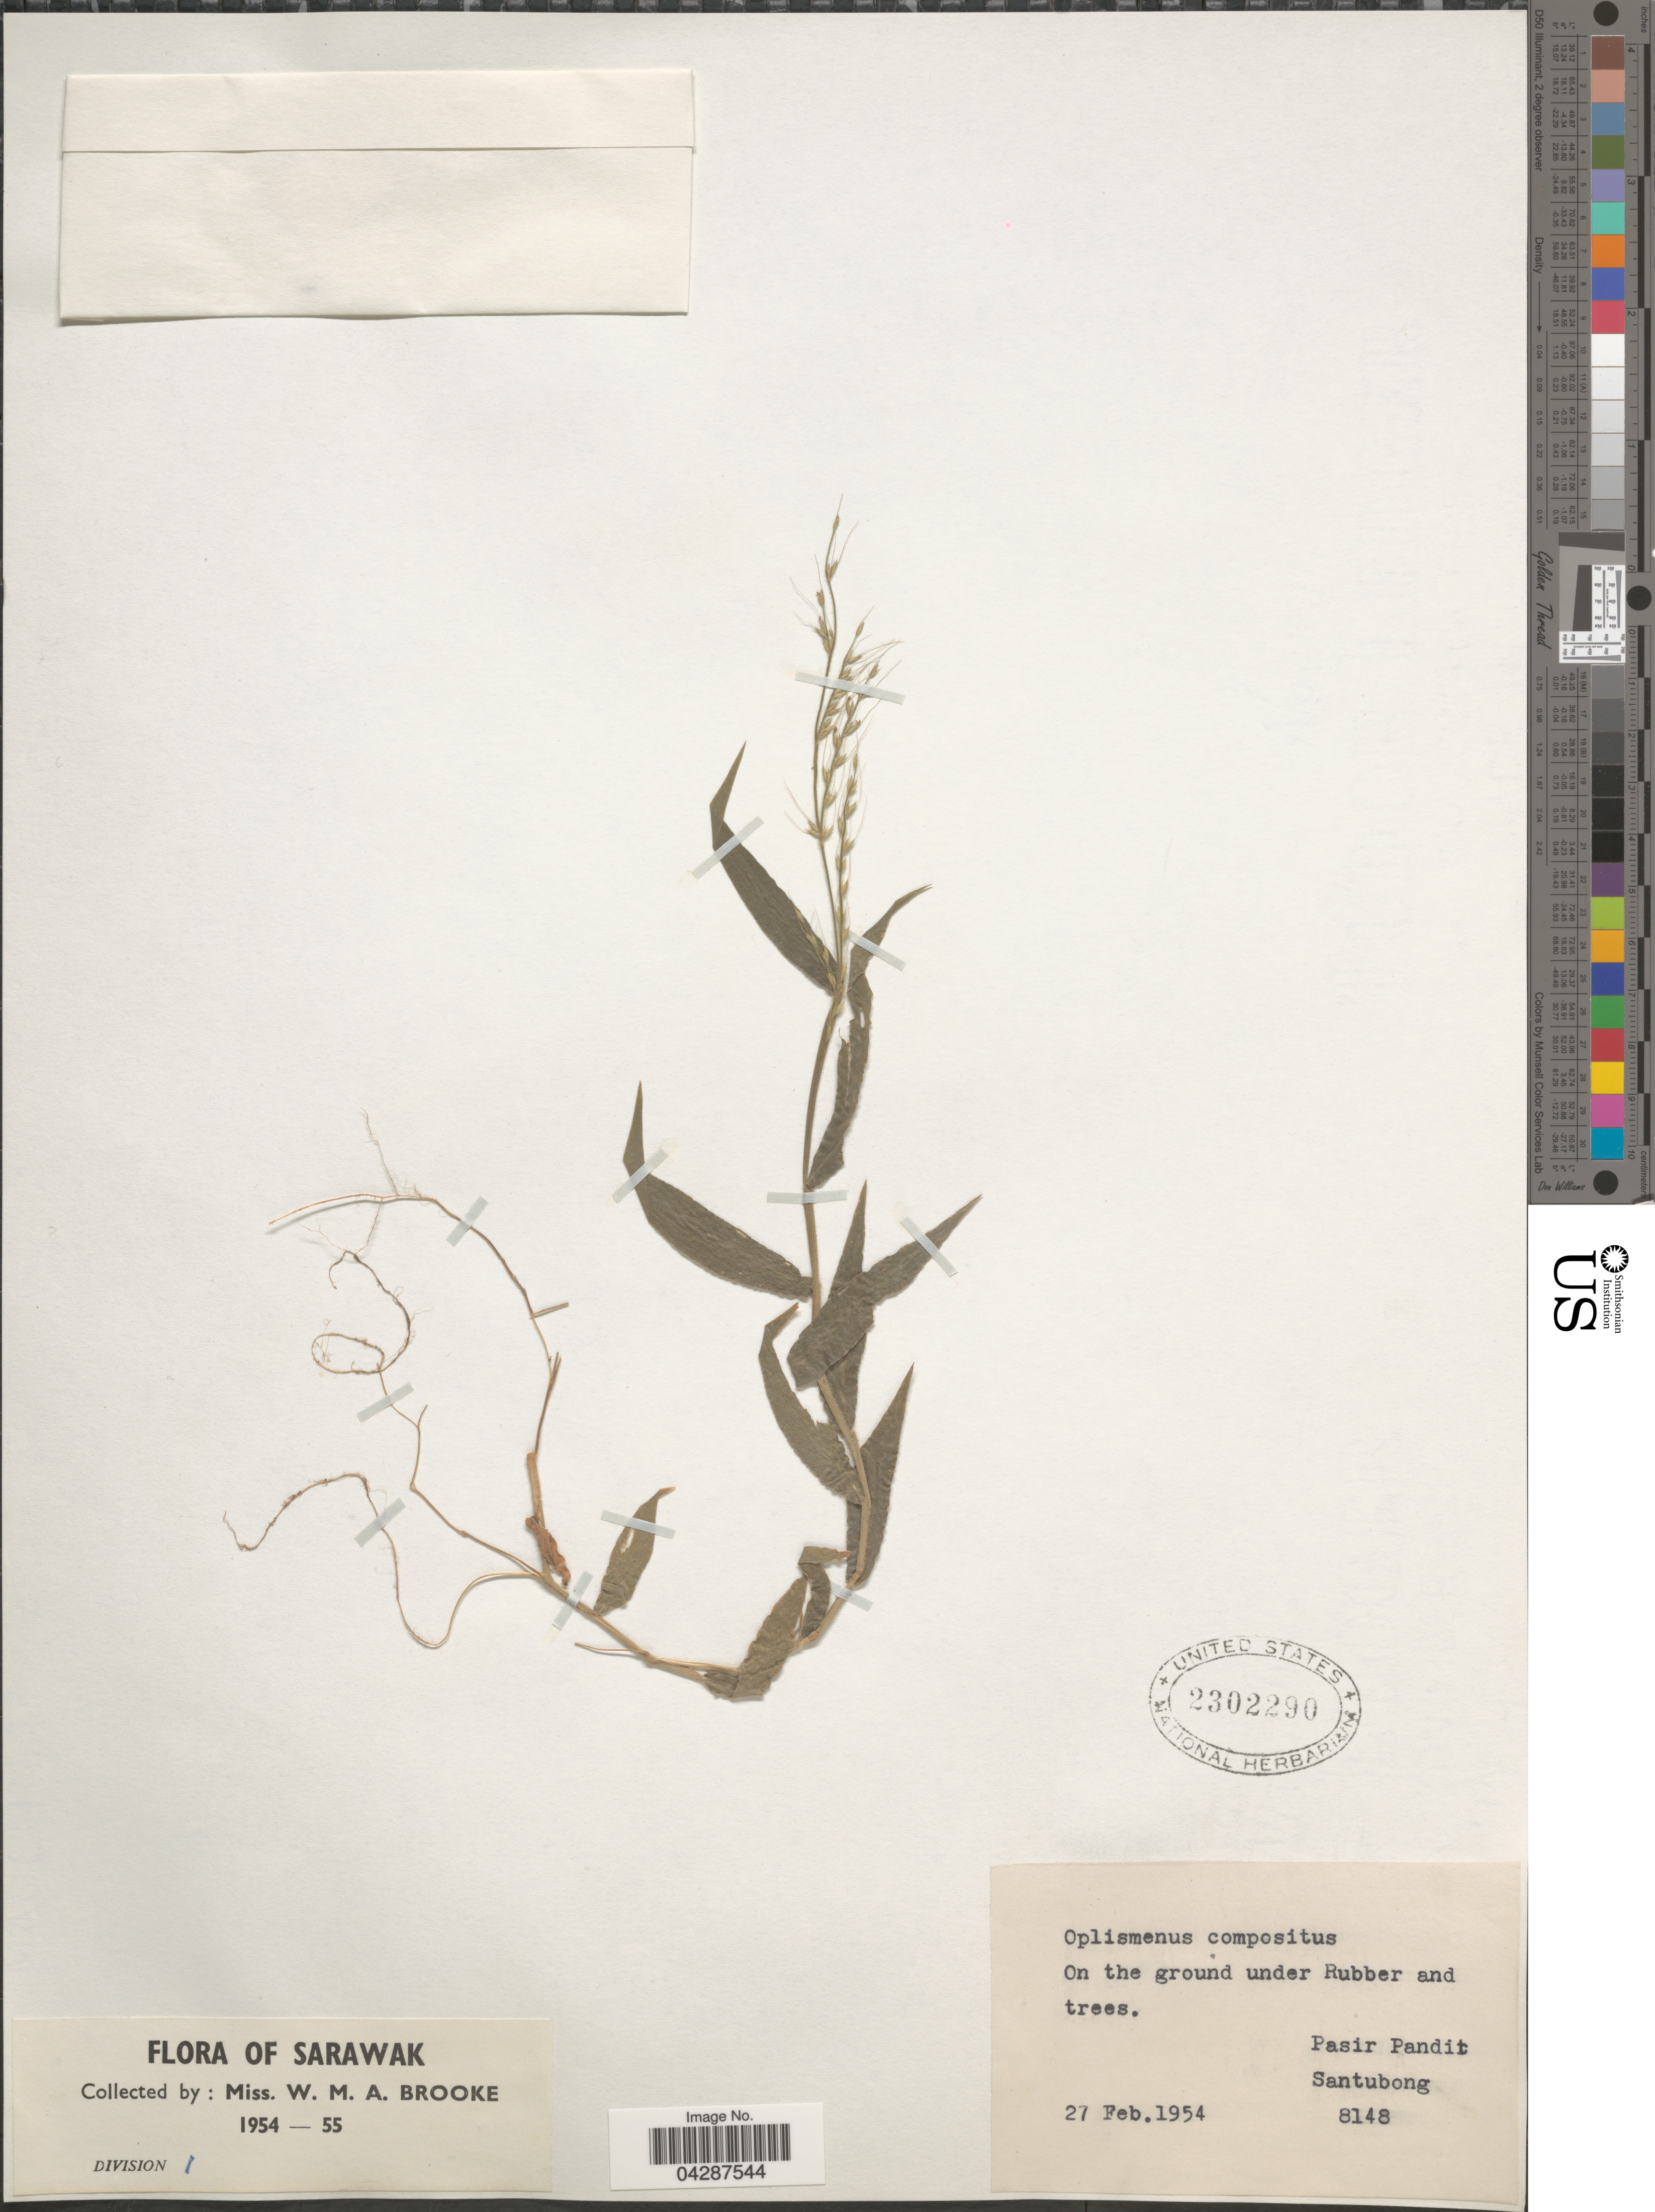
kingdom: Plantae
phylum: Tracheophyta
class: Liliopsida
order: Poales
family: Poaceae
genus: Oplismenus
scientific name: Oplismenus compositus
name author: (L.) P. Beauv.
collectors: W. Brooke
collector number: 8148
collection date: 1954-02-27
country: Malaysia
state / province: Sarawak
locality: Division 1. Pasir Pandit. Santubong.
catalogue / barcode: US 2302290